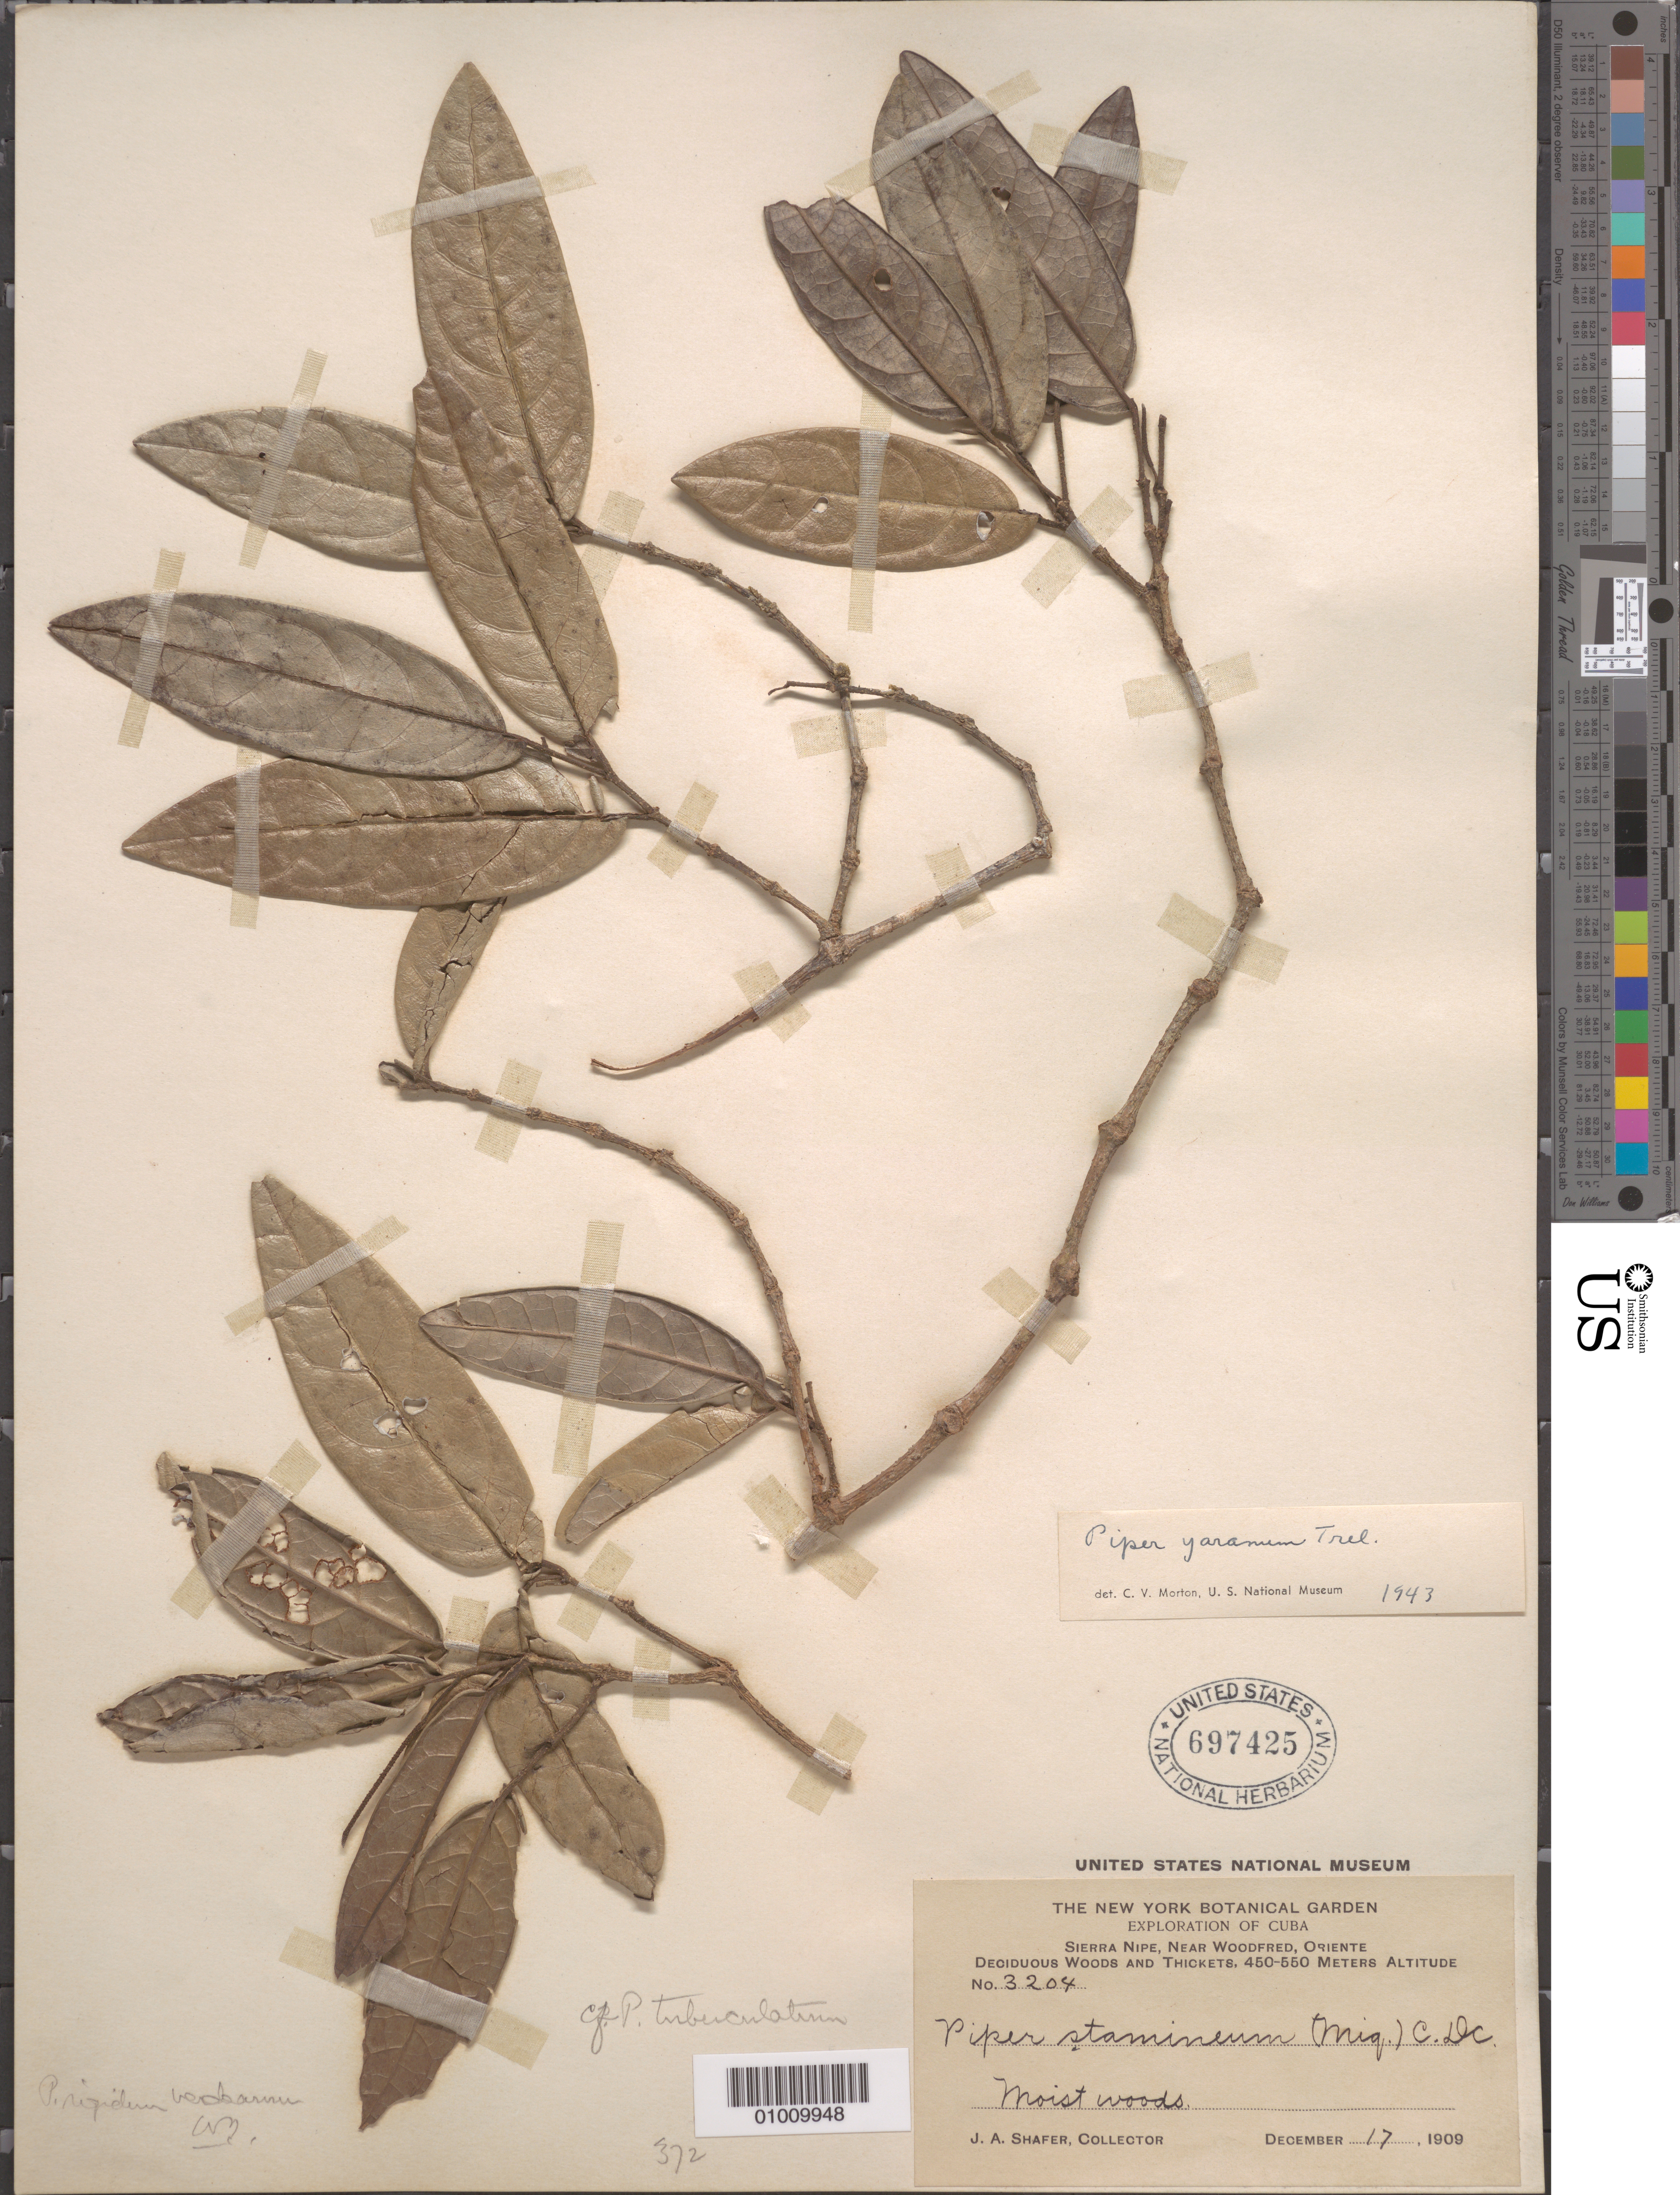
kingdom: Plantae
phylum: Tracheophyta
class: Magnoliopsida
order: Piperales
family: Piperaceae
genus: Piper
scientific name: Piper yaranum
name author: Trel.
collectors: J. A. Shafer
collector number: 3204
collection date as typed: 17 Dec 1909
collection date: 1909-12-17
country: Cuba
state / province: Holguín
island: Cuba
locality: Sierra Nipe, Near Woodfred Deciduous woods and thickets Moist woods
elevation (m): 450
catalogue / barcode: US 697425